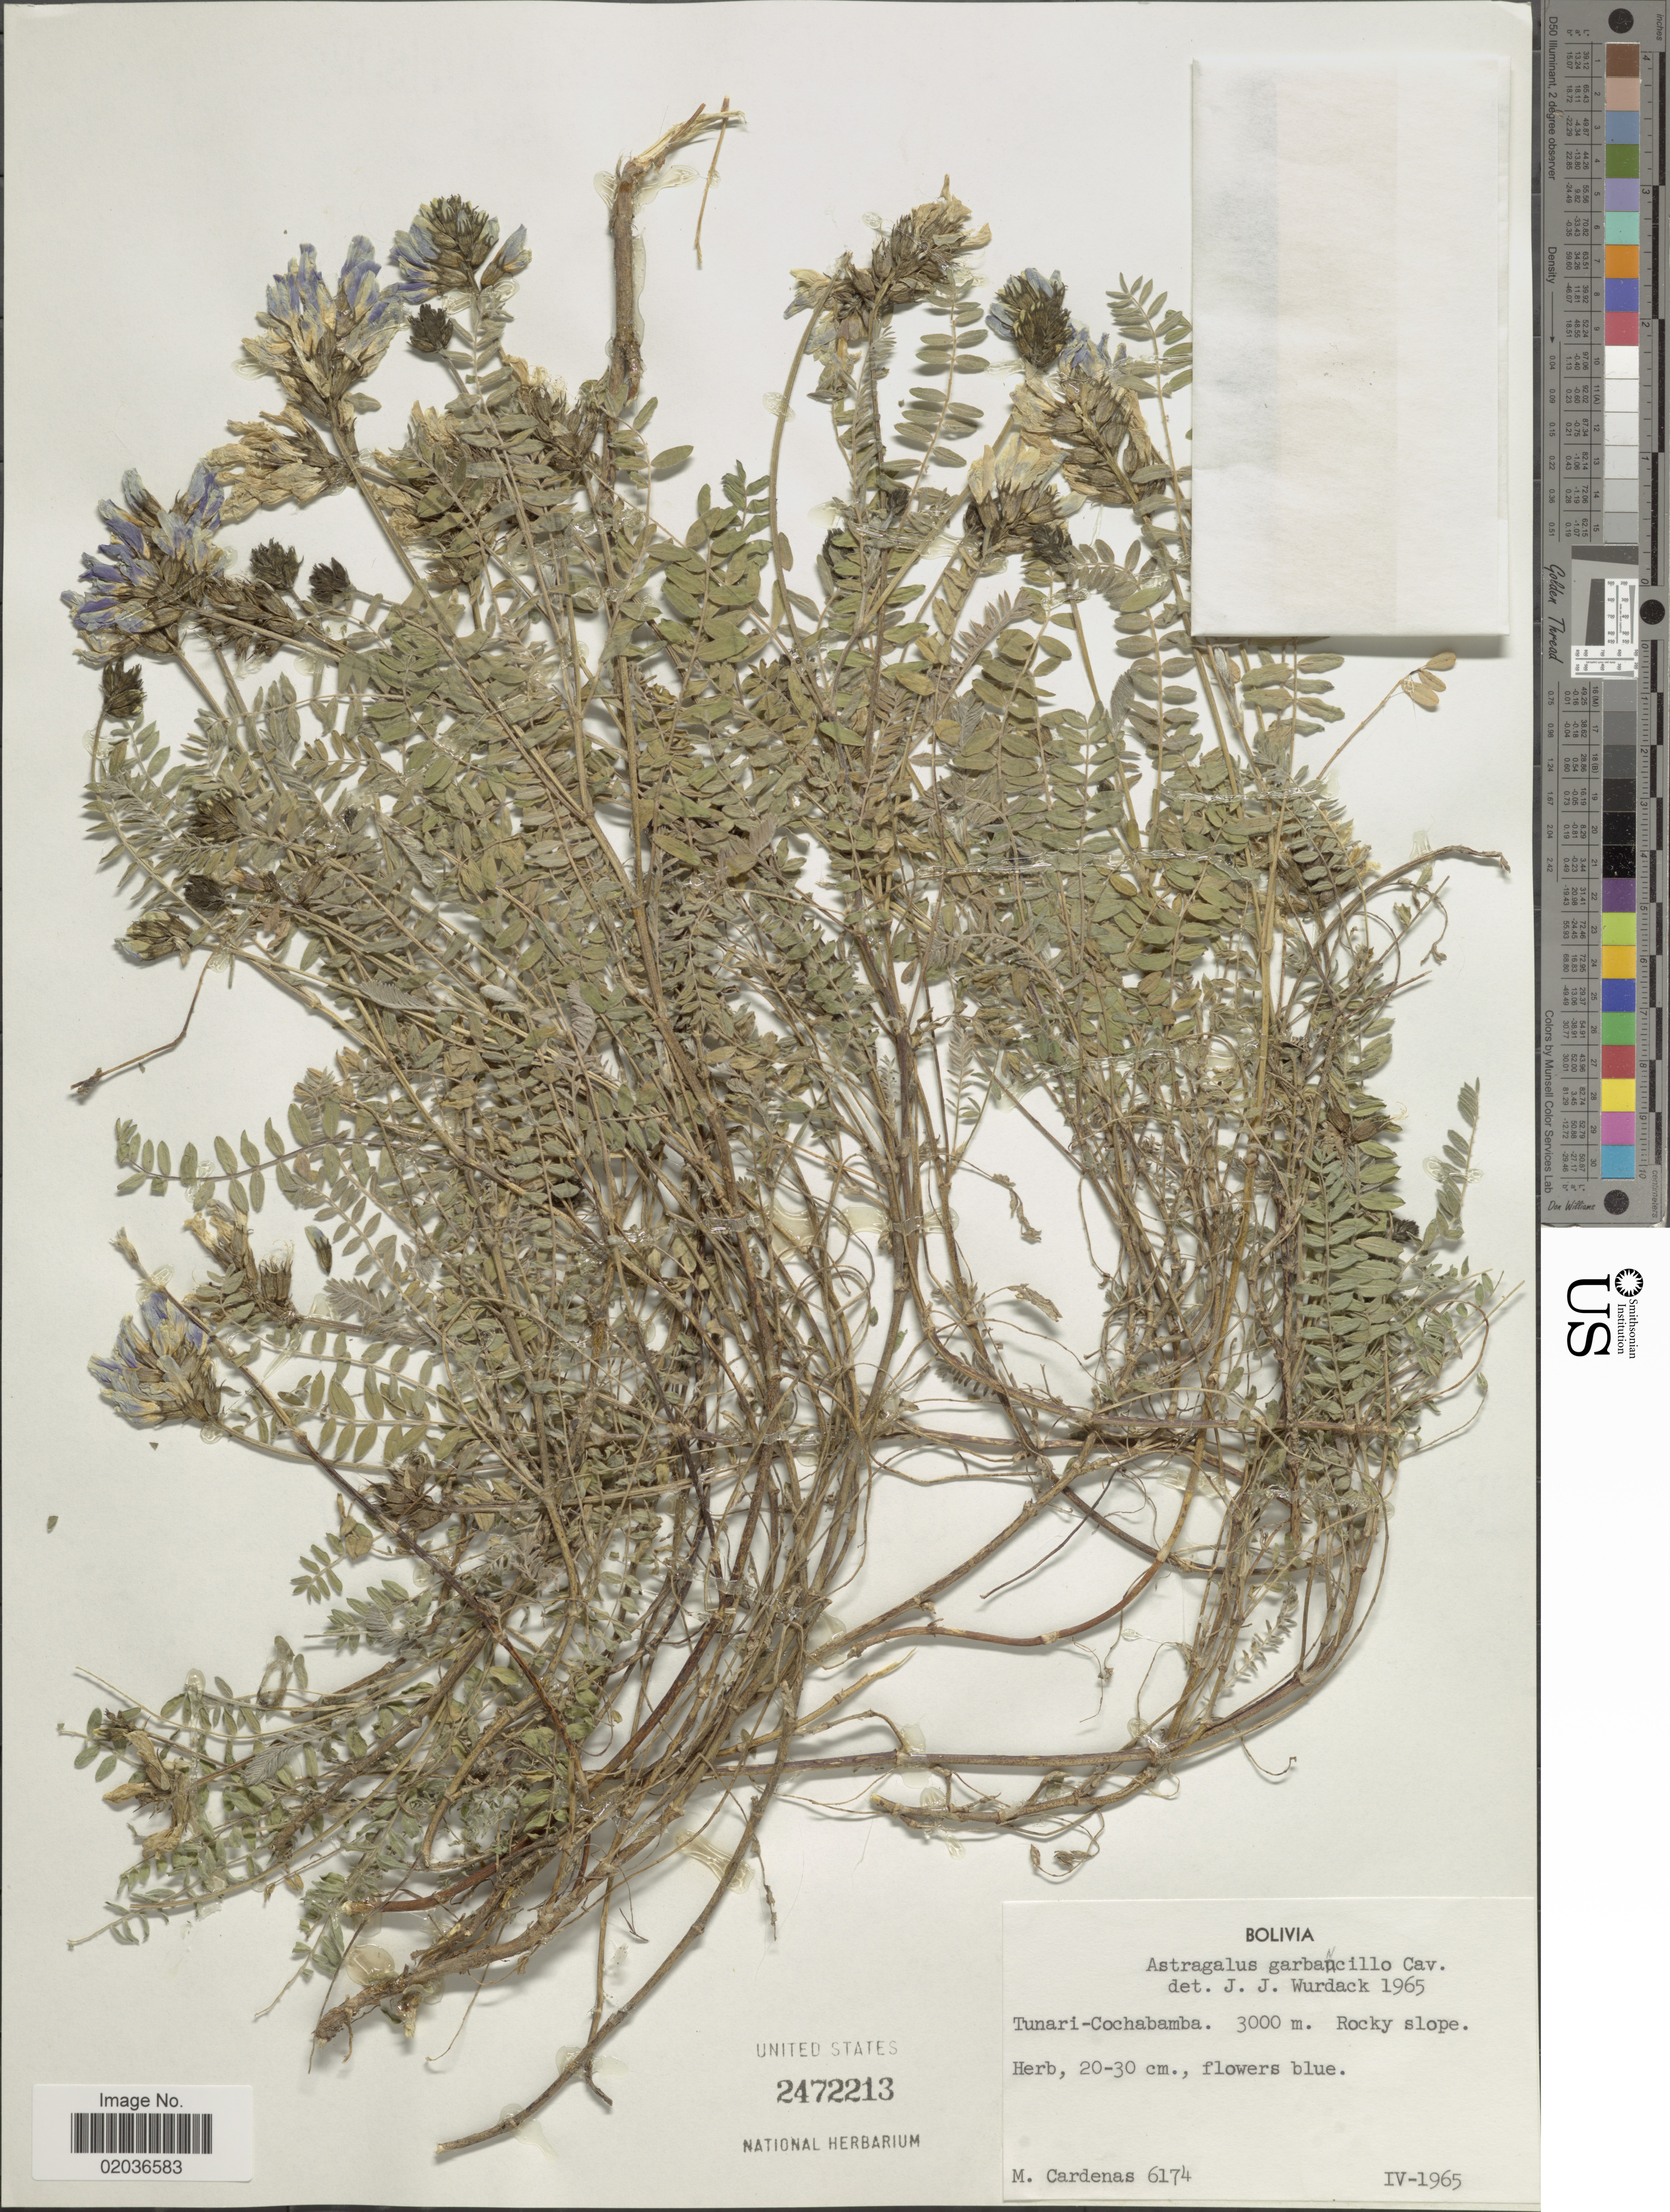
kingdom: Plantae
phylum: Tracheophyta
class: Magnoliopsida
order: Fabales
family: Fabaceae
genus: Astragalus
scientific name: Astragalus garbancillo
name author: Cav.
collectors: M. Cárdenas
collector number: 6174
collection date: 1965-04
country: Bolivia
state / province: Cochabamba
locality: Tunari-Cochabama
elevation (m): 3000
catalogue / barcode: US 2472213